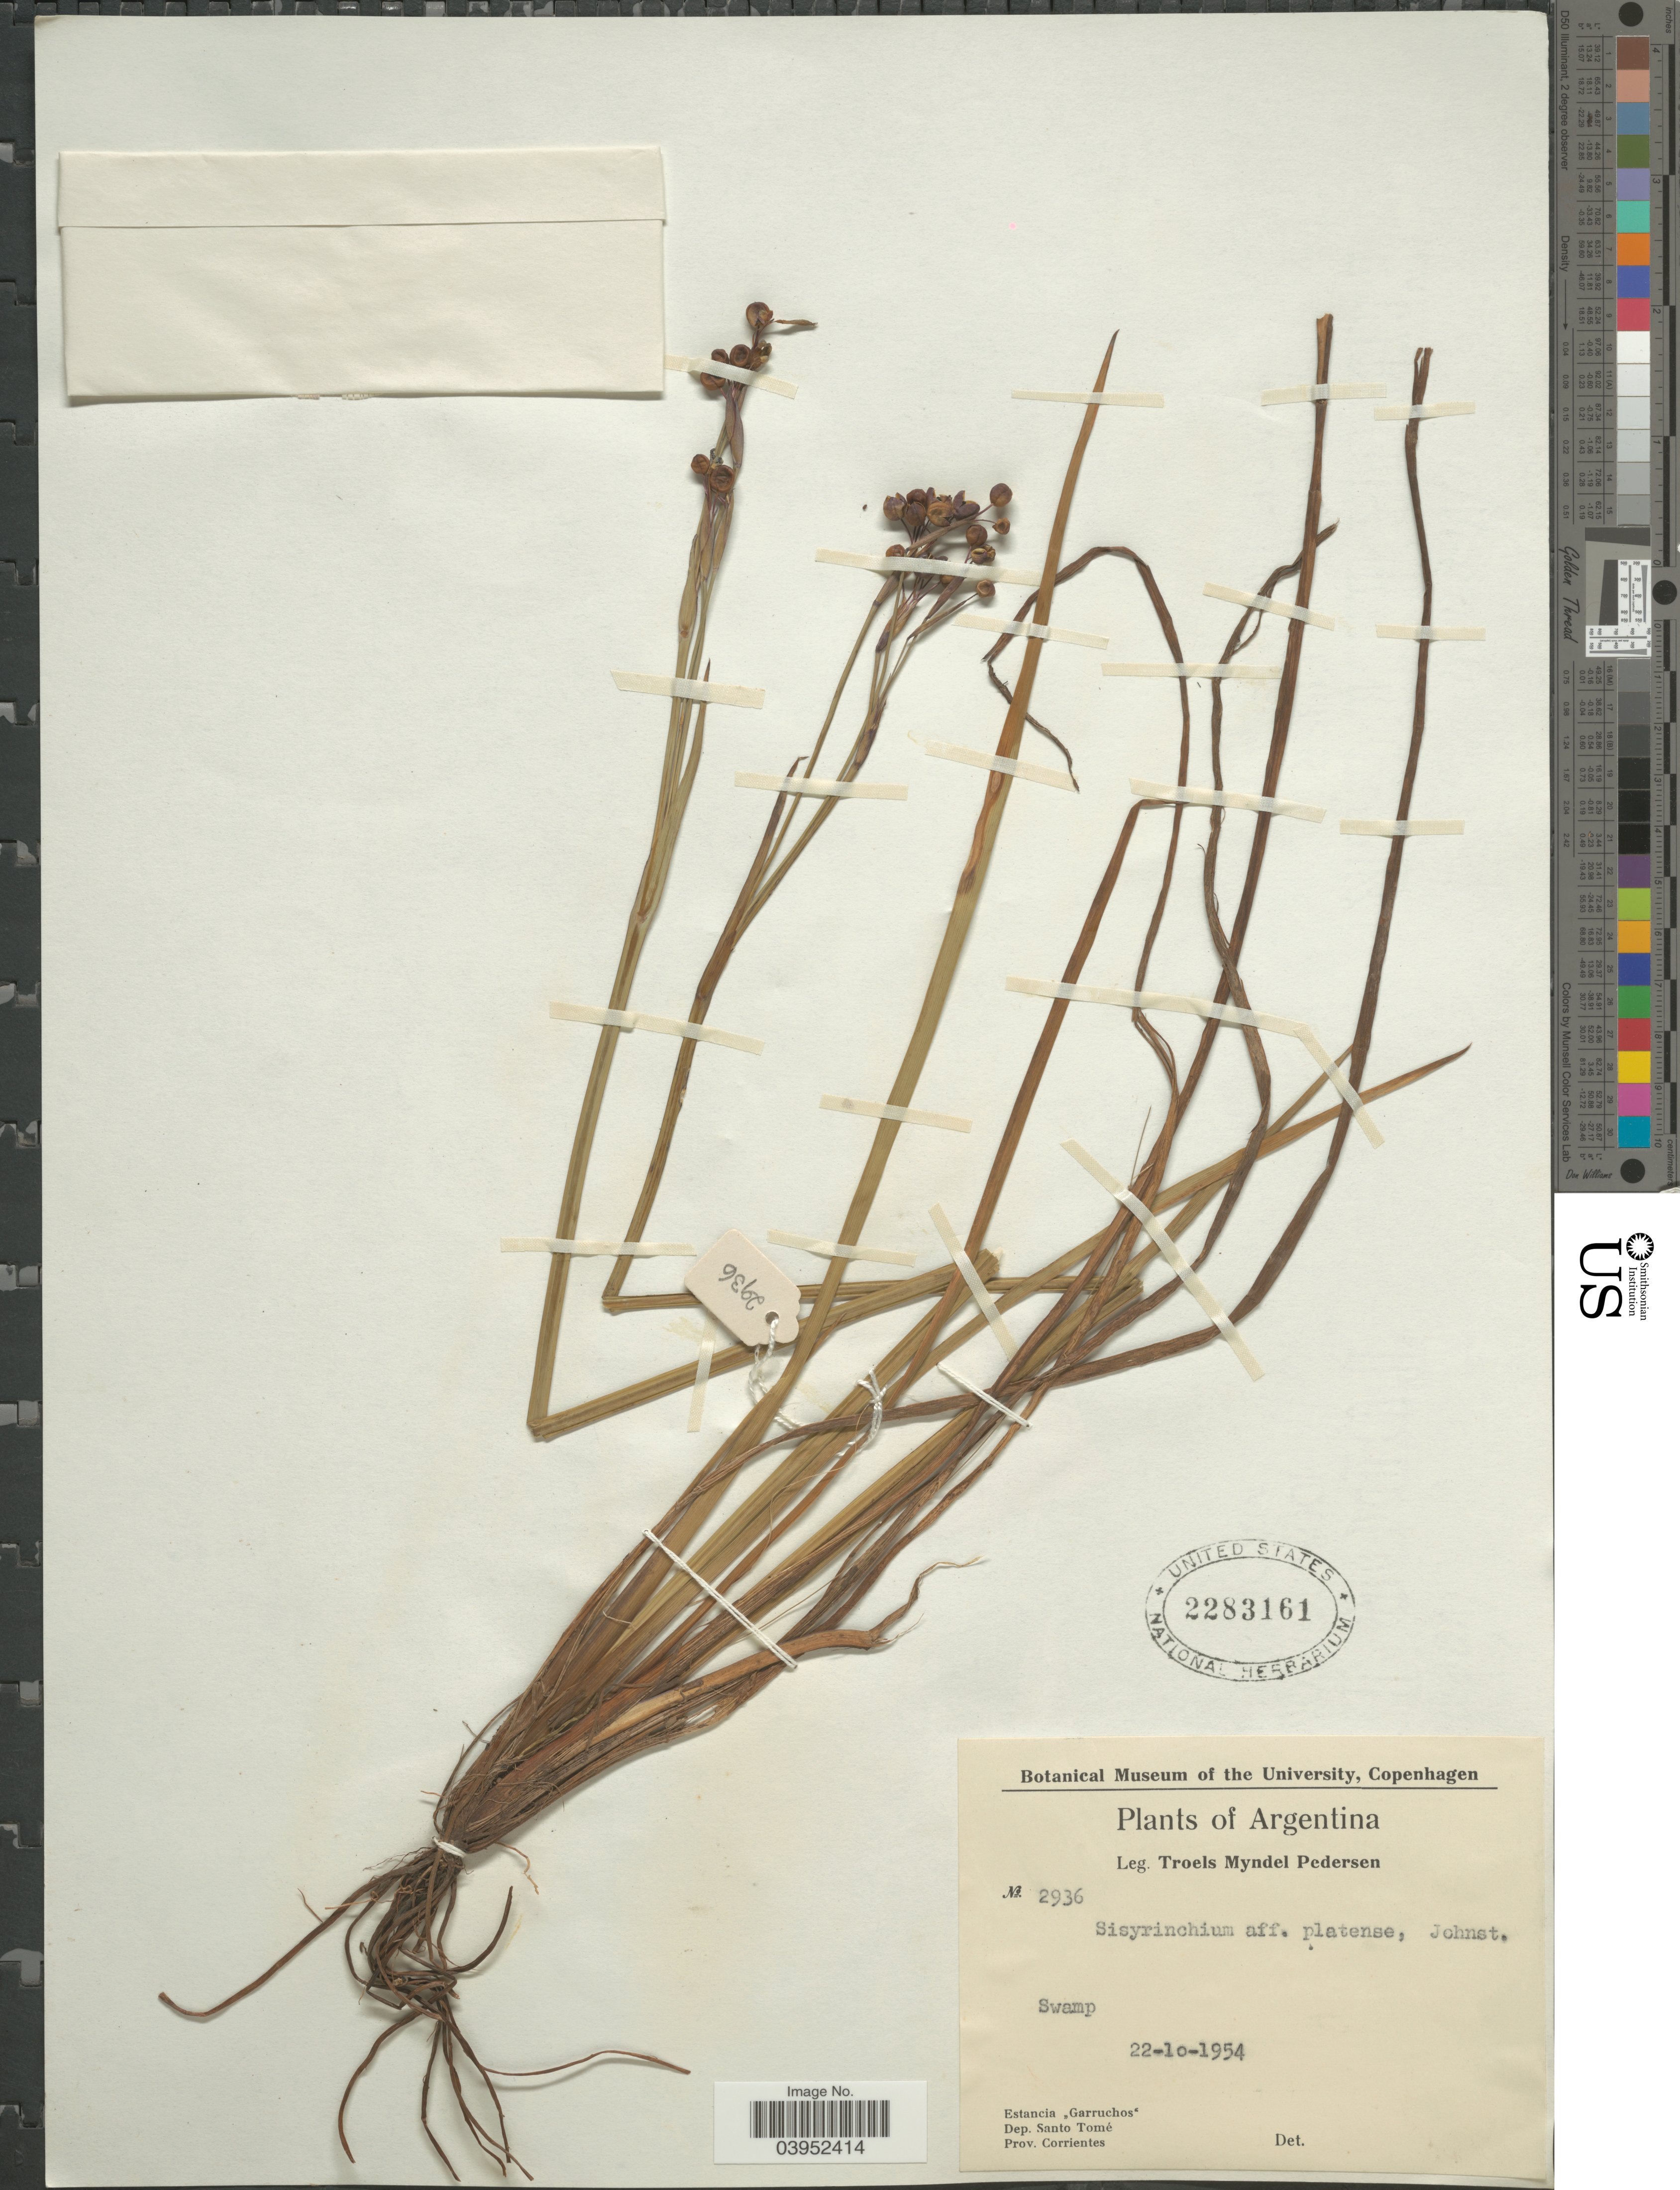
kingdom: Plantae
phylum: Tracheophyta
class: Liliopsida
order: Asparagales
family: Iridaceae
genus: Sisyrinchium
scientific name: Sisyrinchium platense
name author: I.M. Johnst.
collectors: T. Pederson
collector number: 2936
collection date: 1954-10-22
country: Argentina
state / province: Corrientes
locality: Estancia "Garruchos". Dep. Santo Tomé.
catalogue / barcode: US 2283161